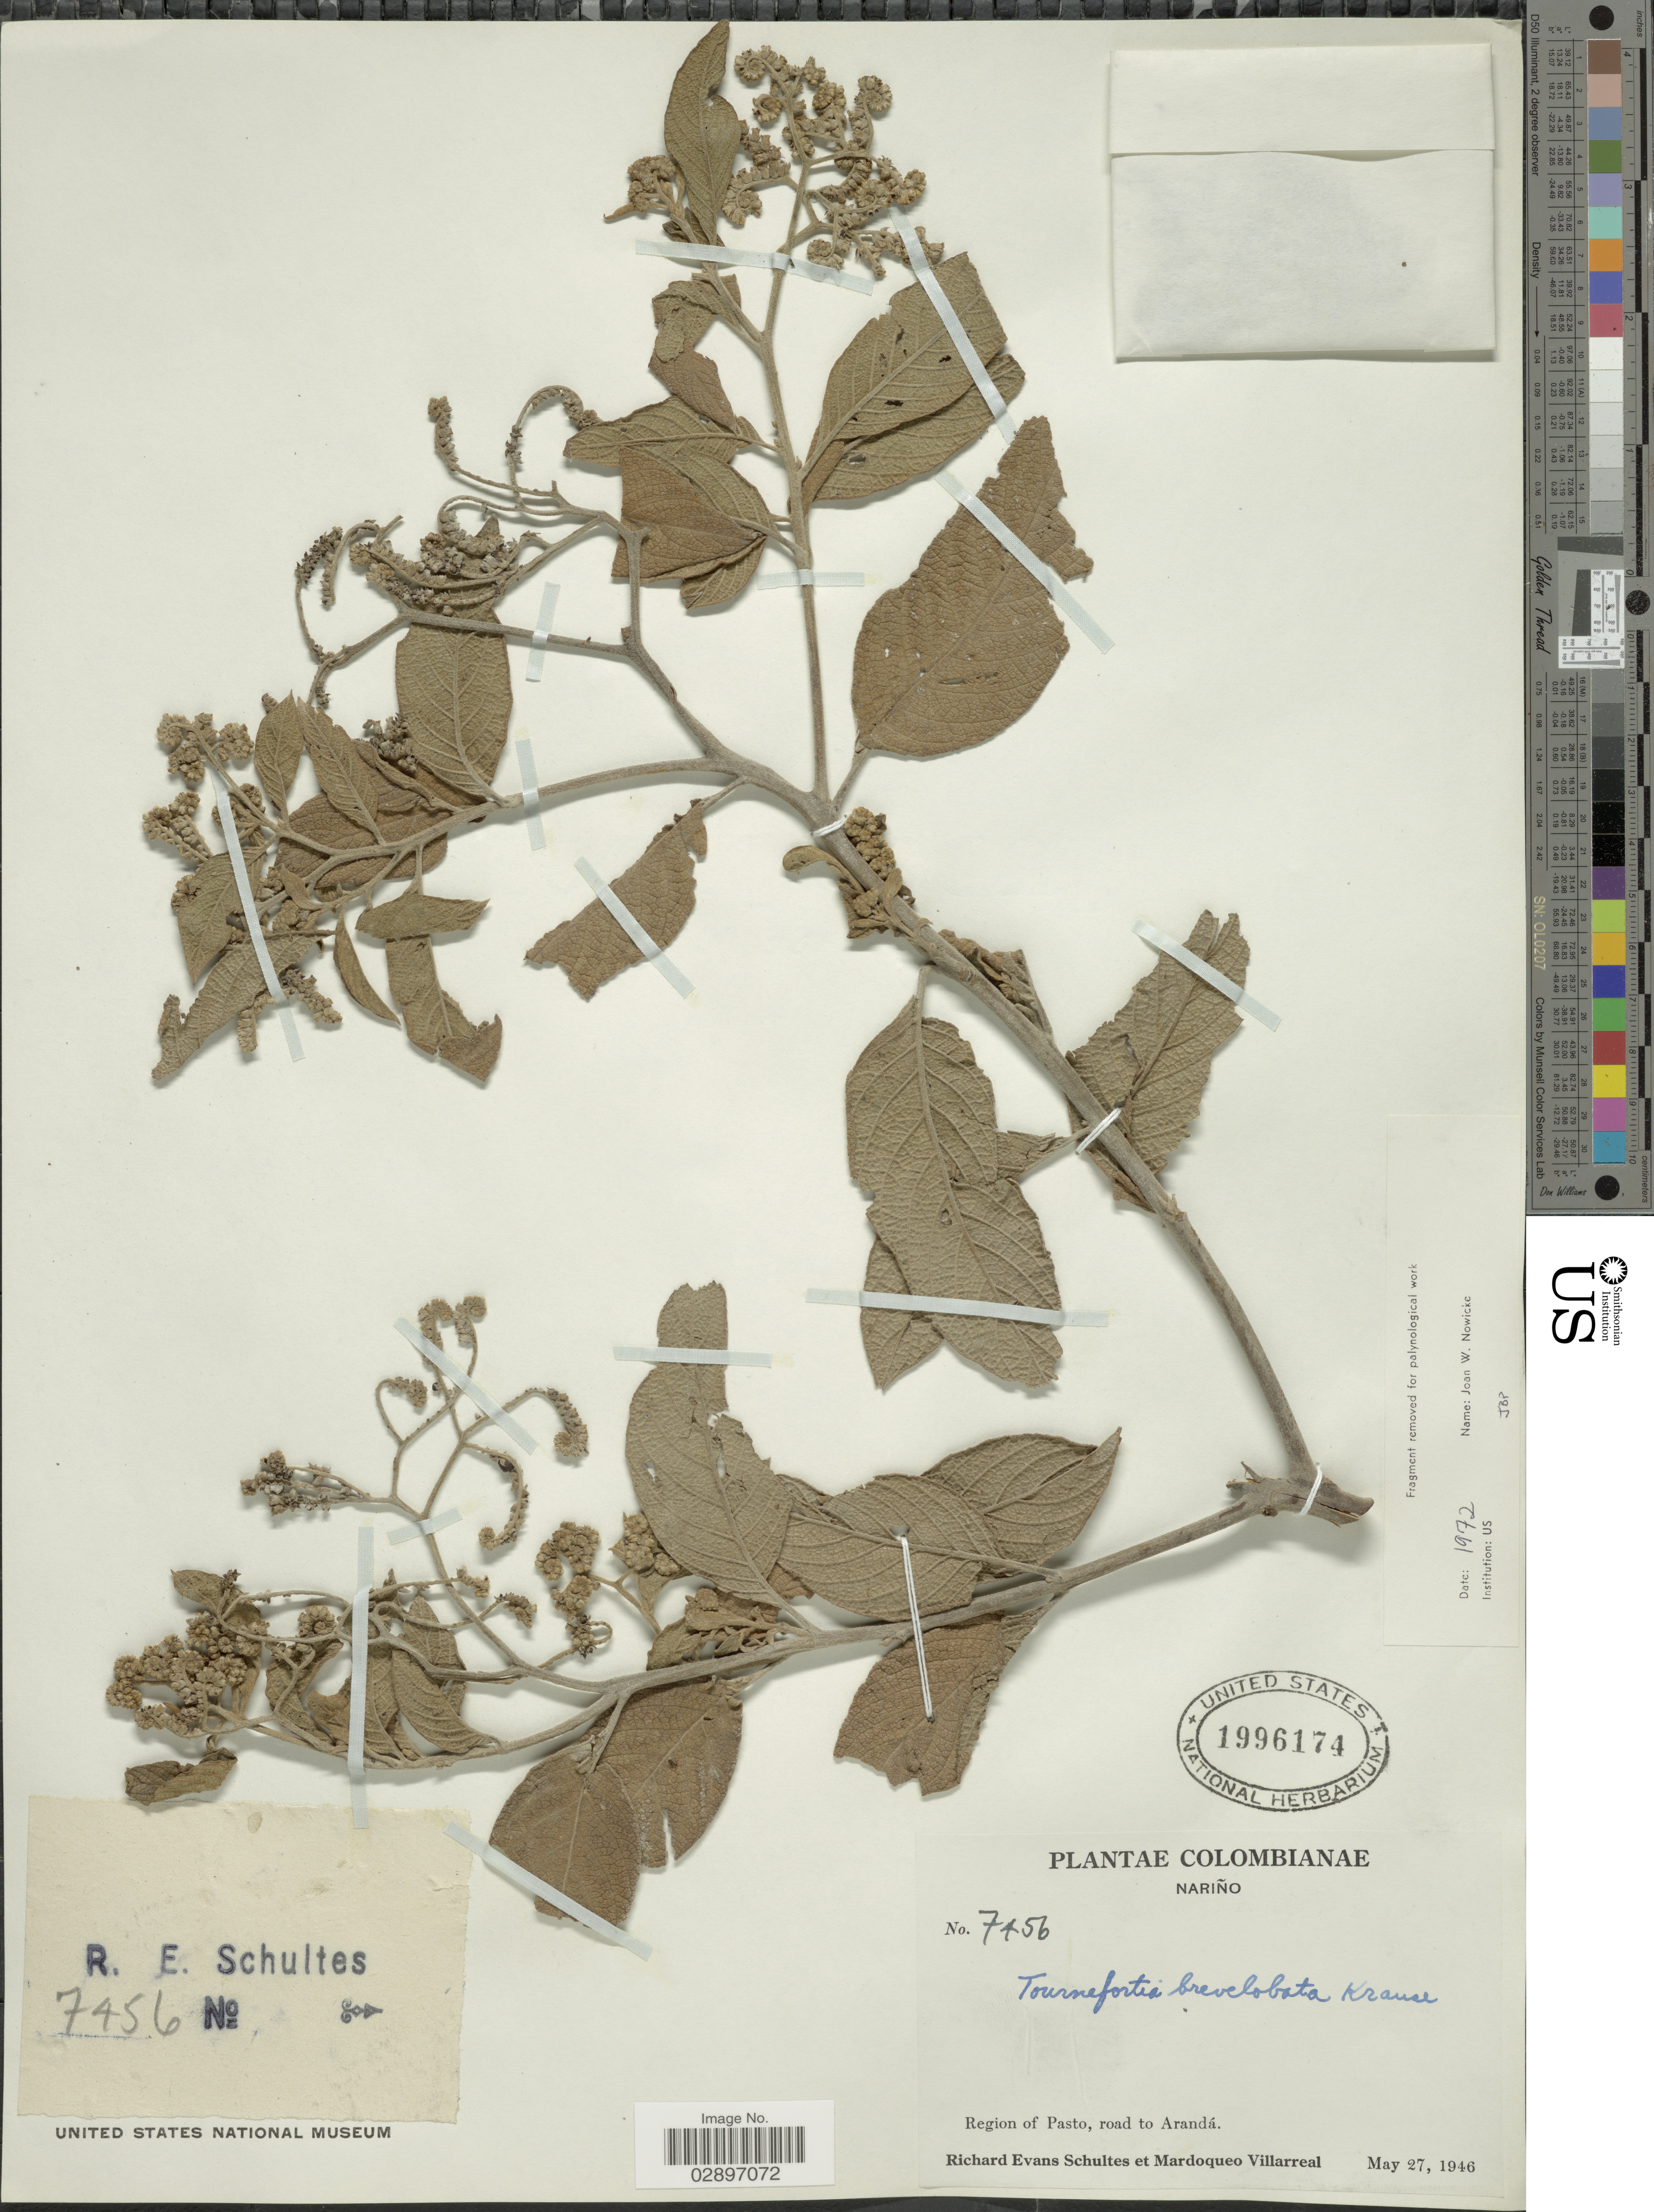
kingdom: Plantae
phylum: Tracheophyta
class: Magnoliopsida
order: Boraginales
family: Heliotropiaceae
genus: Tournefortia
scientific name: Tournefortia brevilobata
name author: K. Krause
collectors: R. E. Schultes & M. Villareal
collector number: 7456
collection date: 1946-05-27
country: Colombia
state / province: Nariño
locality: Region of Pasto, road to Arandá.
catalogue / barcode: US 1996174